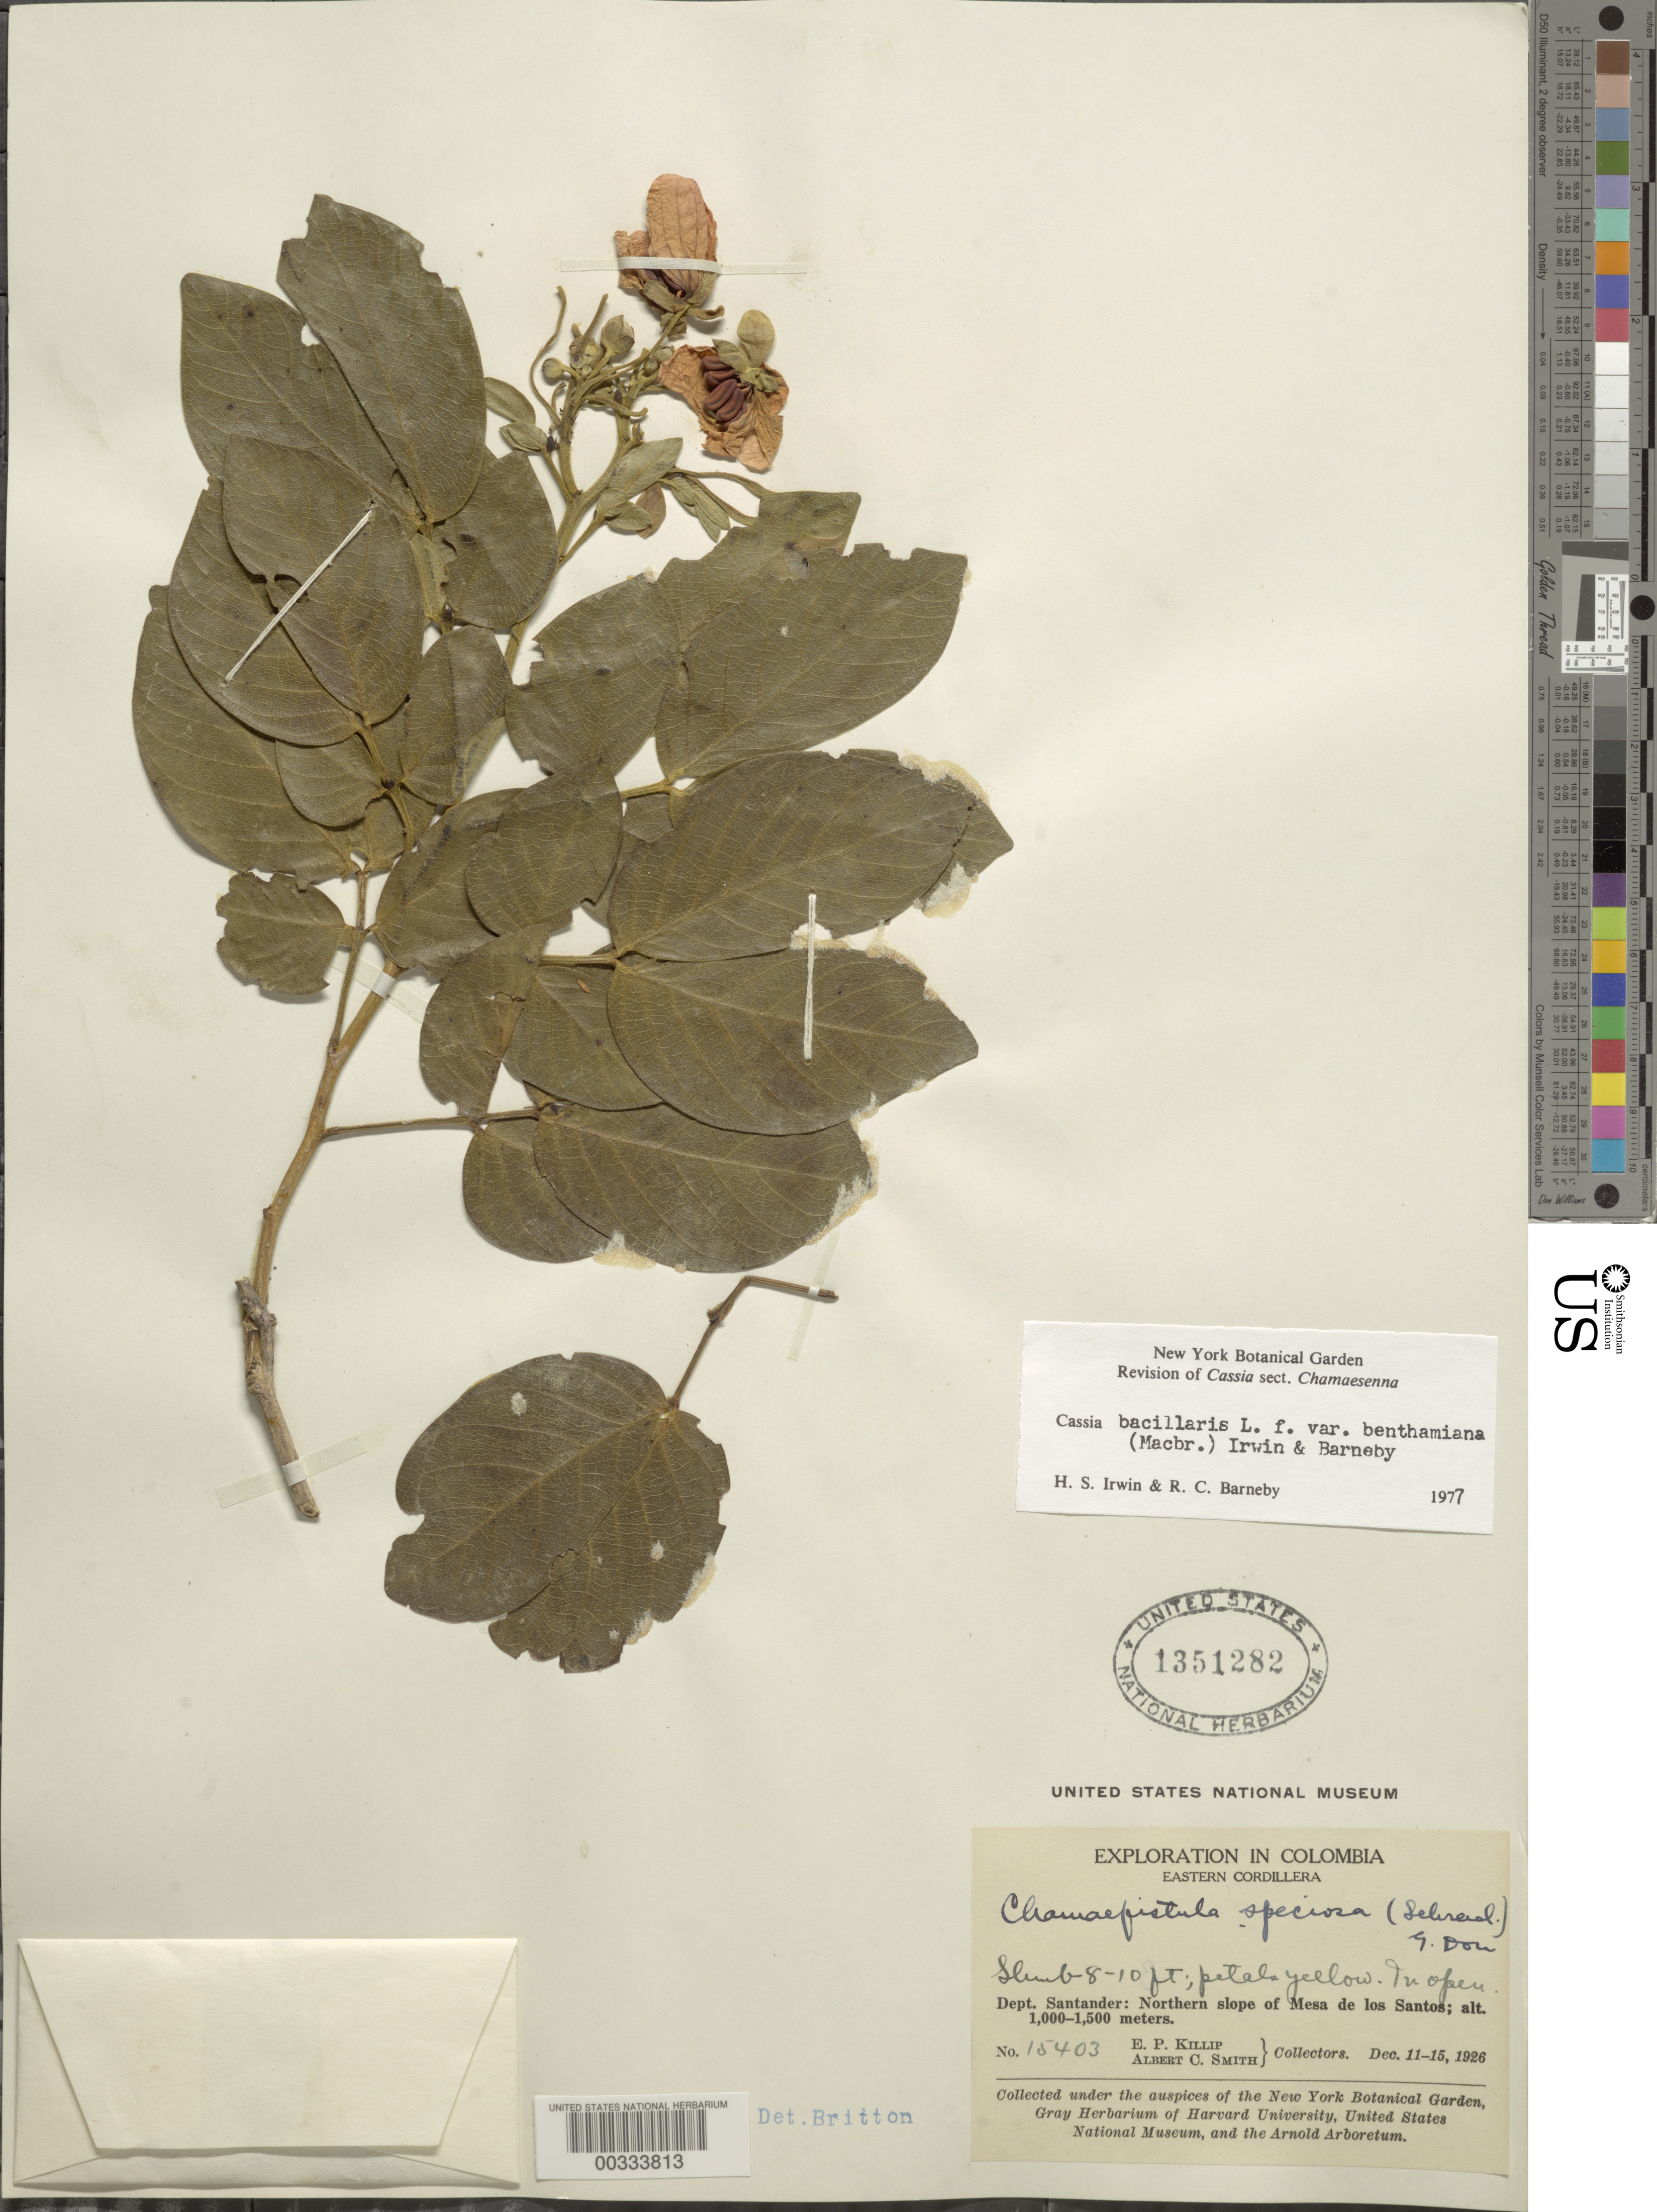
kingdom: Plantae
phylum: Tracheophyta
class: Magnoliopsida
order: Fabales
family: Fabaceae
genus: Senna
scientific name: Senna bacillaris var. benthamiana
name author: (J.F. Macbr.) H.S. Irwin & Barneby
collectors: E. P. Killip & A. C. Smith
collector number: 15403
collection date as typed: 11 Dec 1926 to 15 Dec 1926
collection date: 1926-12-11/1926-12-15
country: Colombia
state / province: Santander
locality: Northeastern slope of Mesa de Los Santos.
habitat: In open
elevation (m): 1000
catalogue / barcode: US 1351282